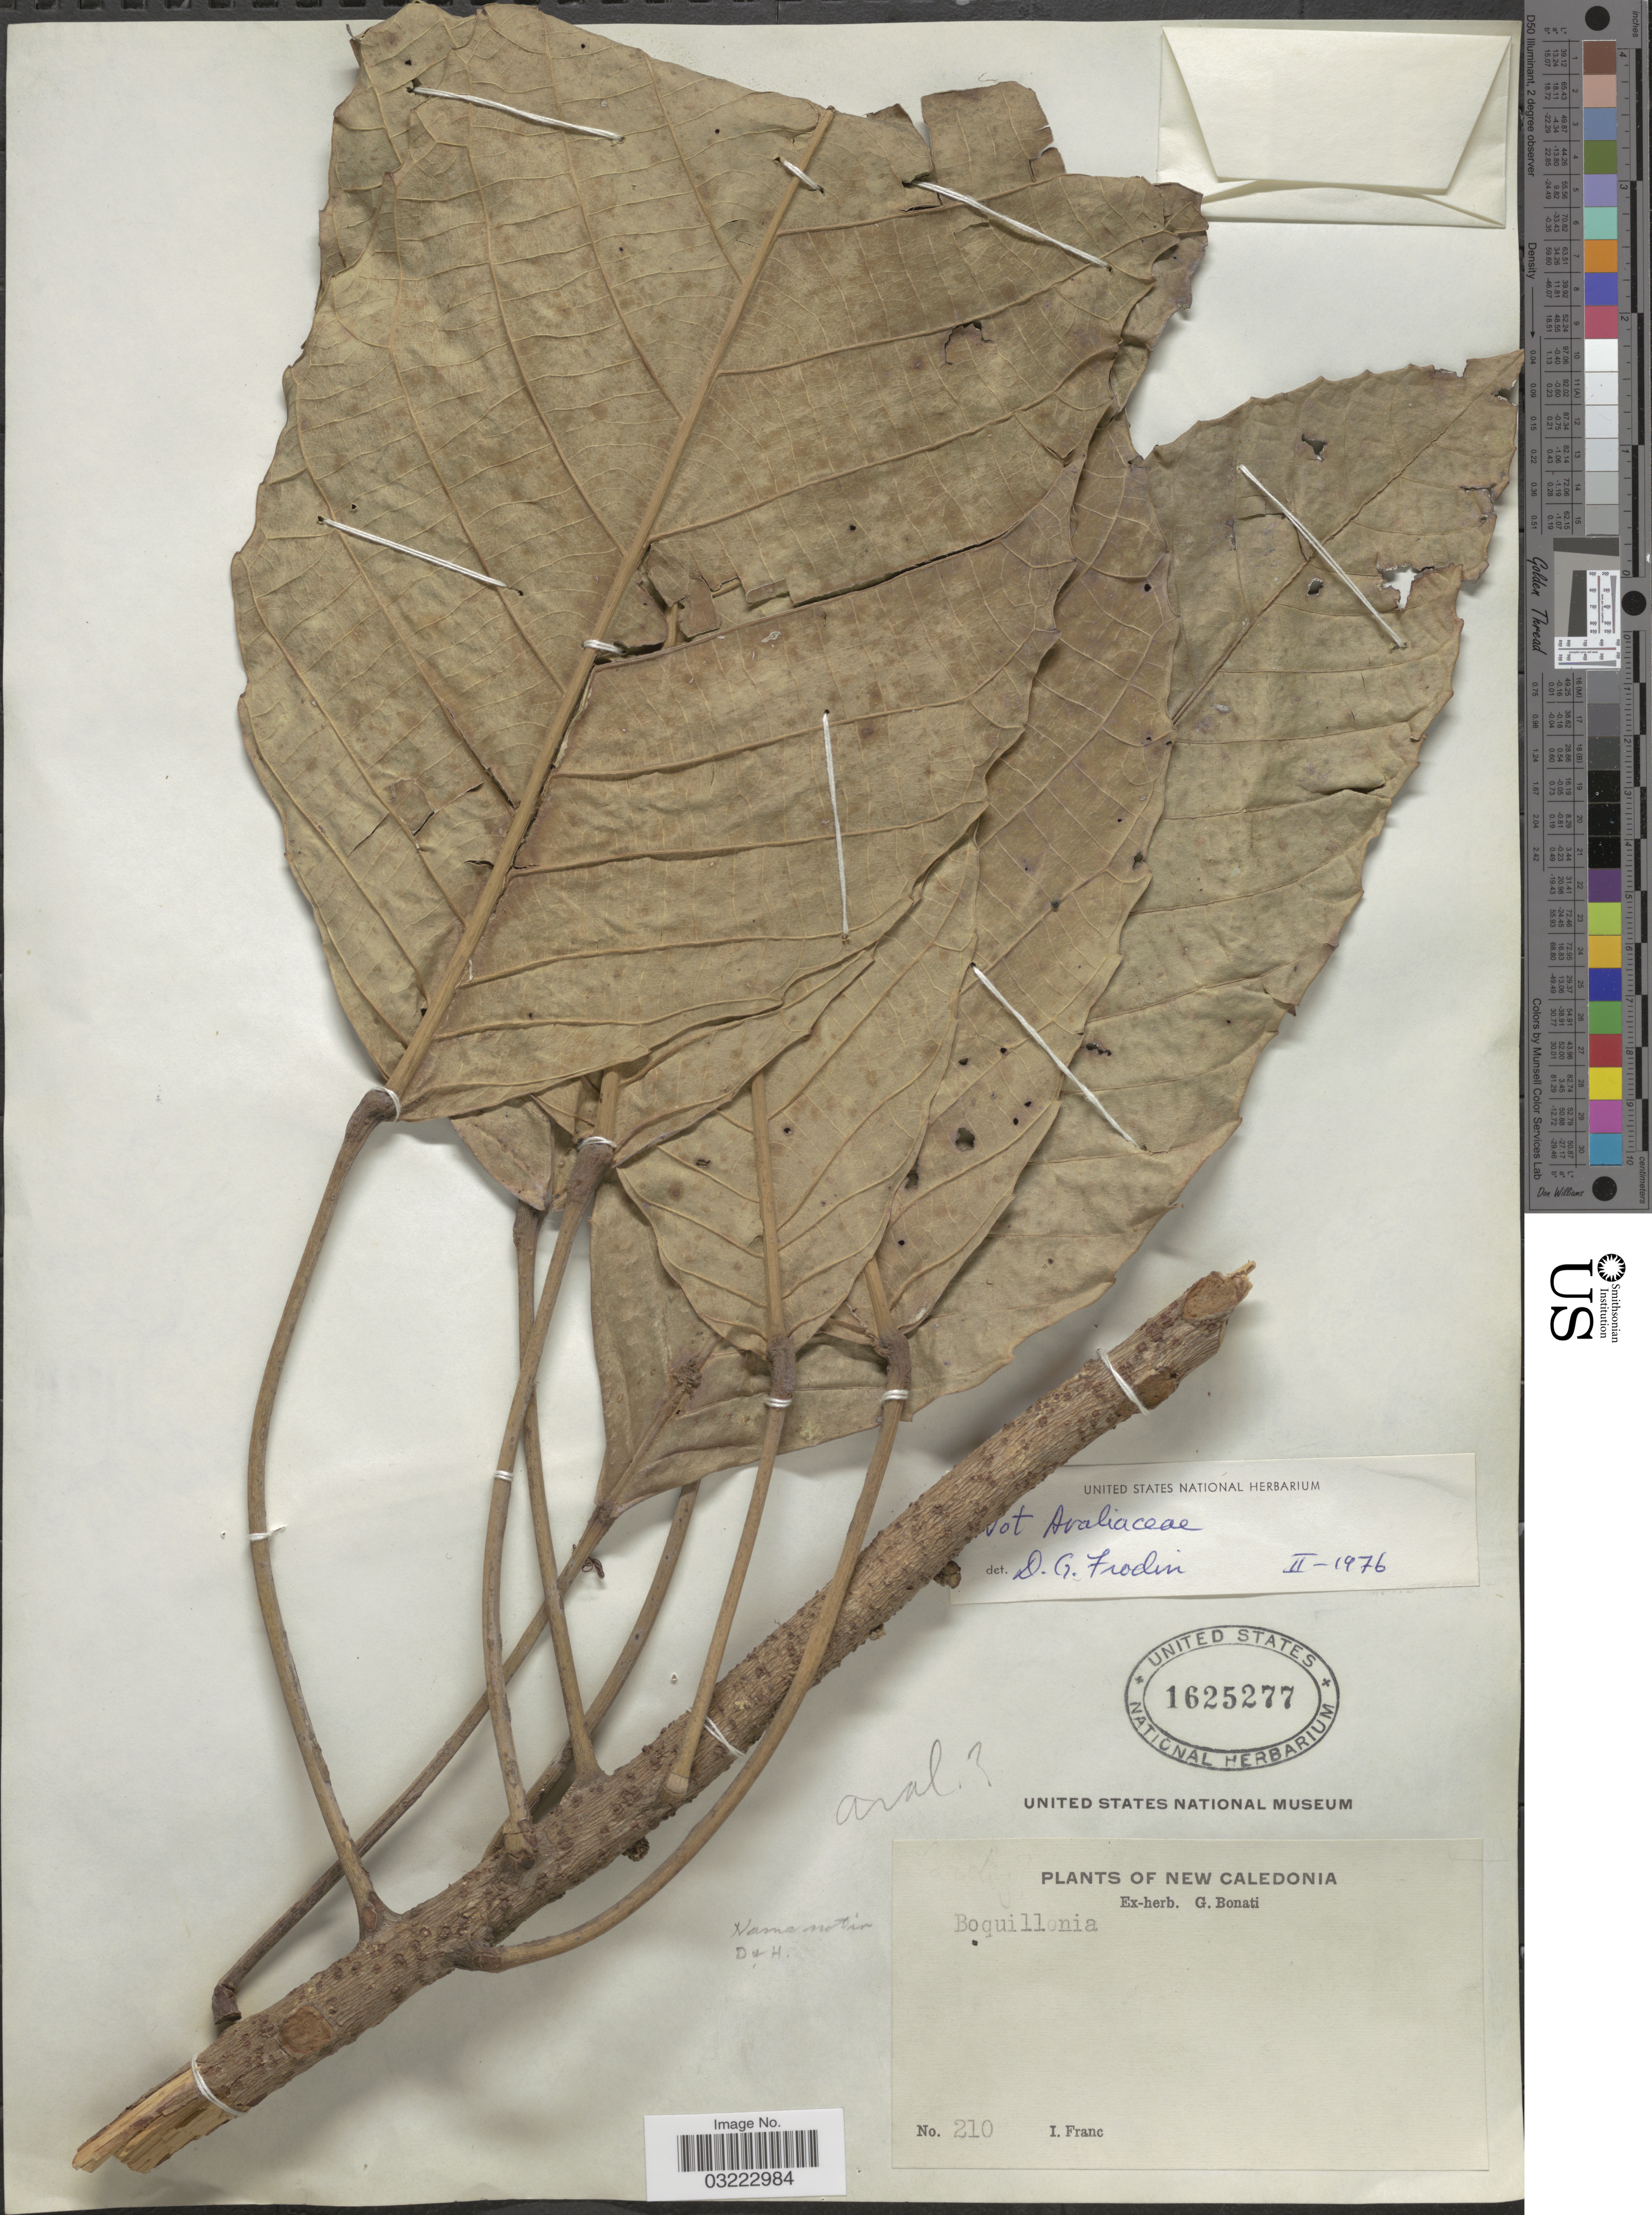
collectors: I. Franc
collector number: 210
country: New Caledonia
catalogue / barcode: US 1625277